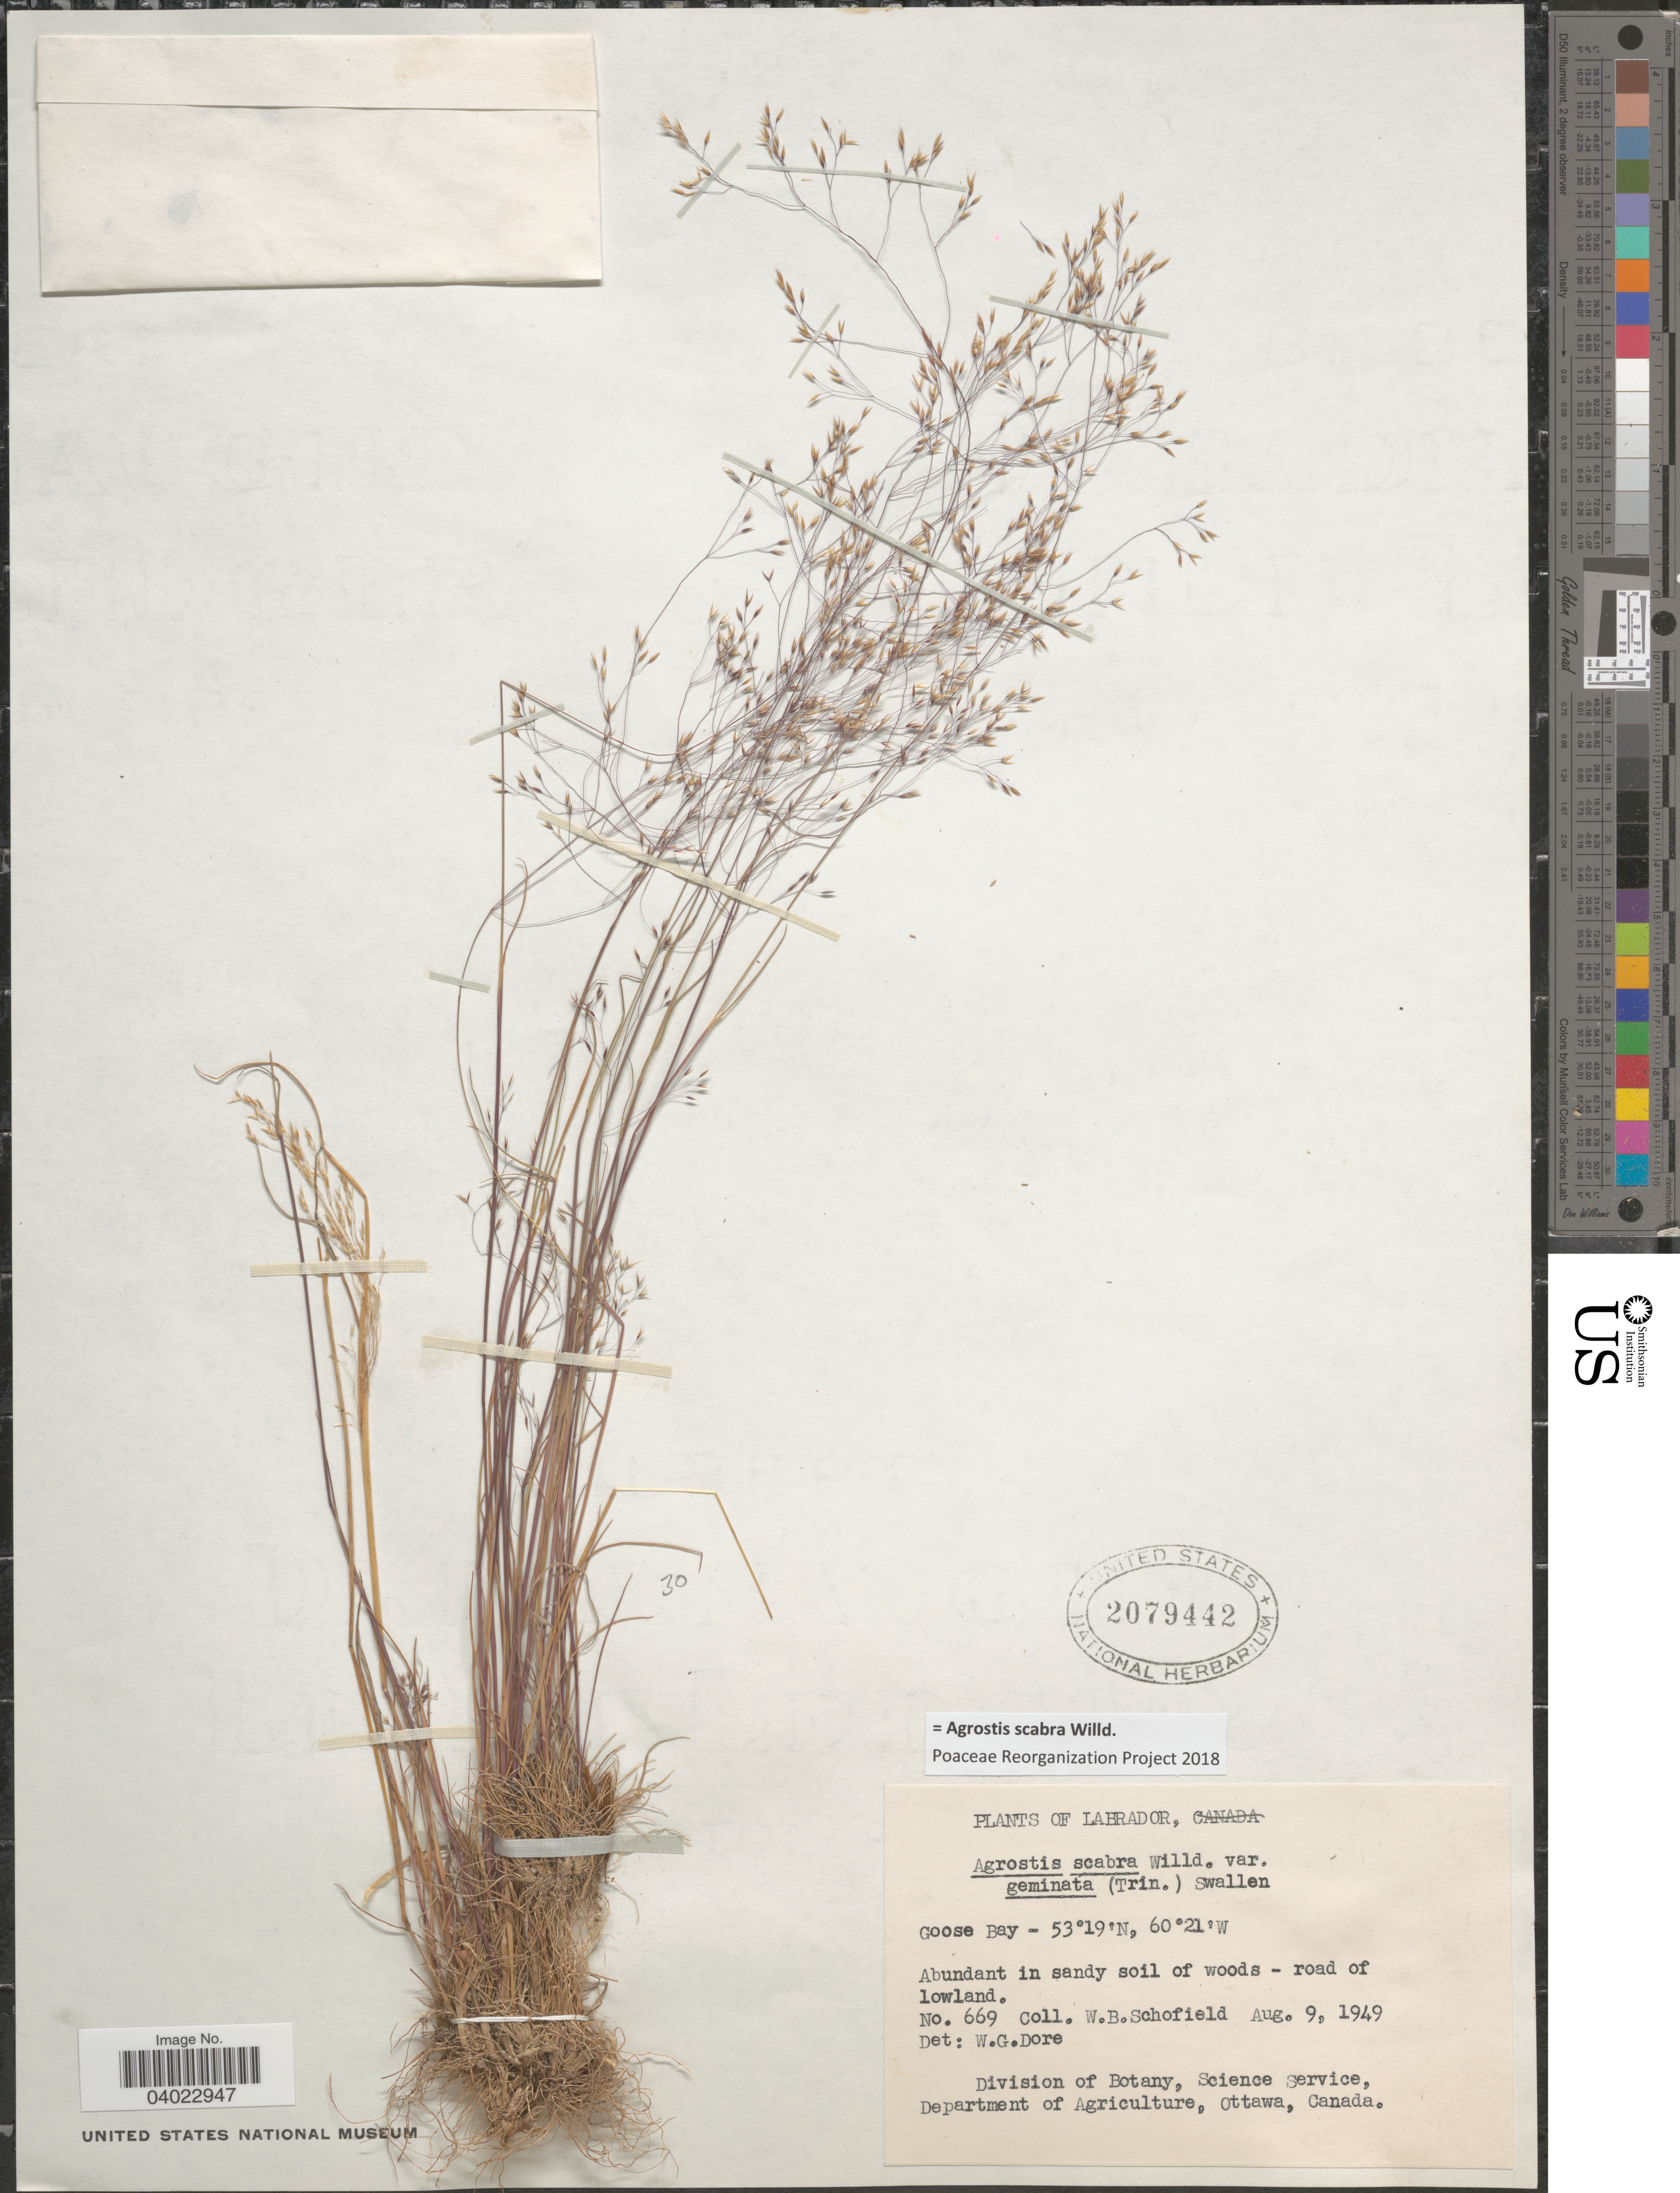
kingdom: Plantae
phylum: Tracheophyta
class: Liliopsida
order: Poales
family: Poaceae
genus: Agrostis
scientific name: Agrostis scabra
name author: Willd.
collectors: W. Schofield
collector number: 669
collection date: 1949-08-09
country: Canada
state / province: Newfoundland and Labrador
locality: Labrador. Goose Bay.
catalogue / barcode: US 2079442